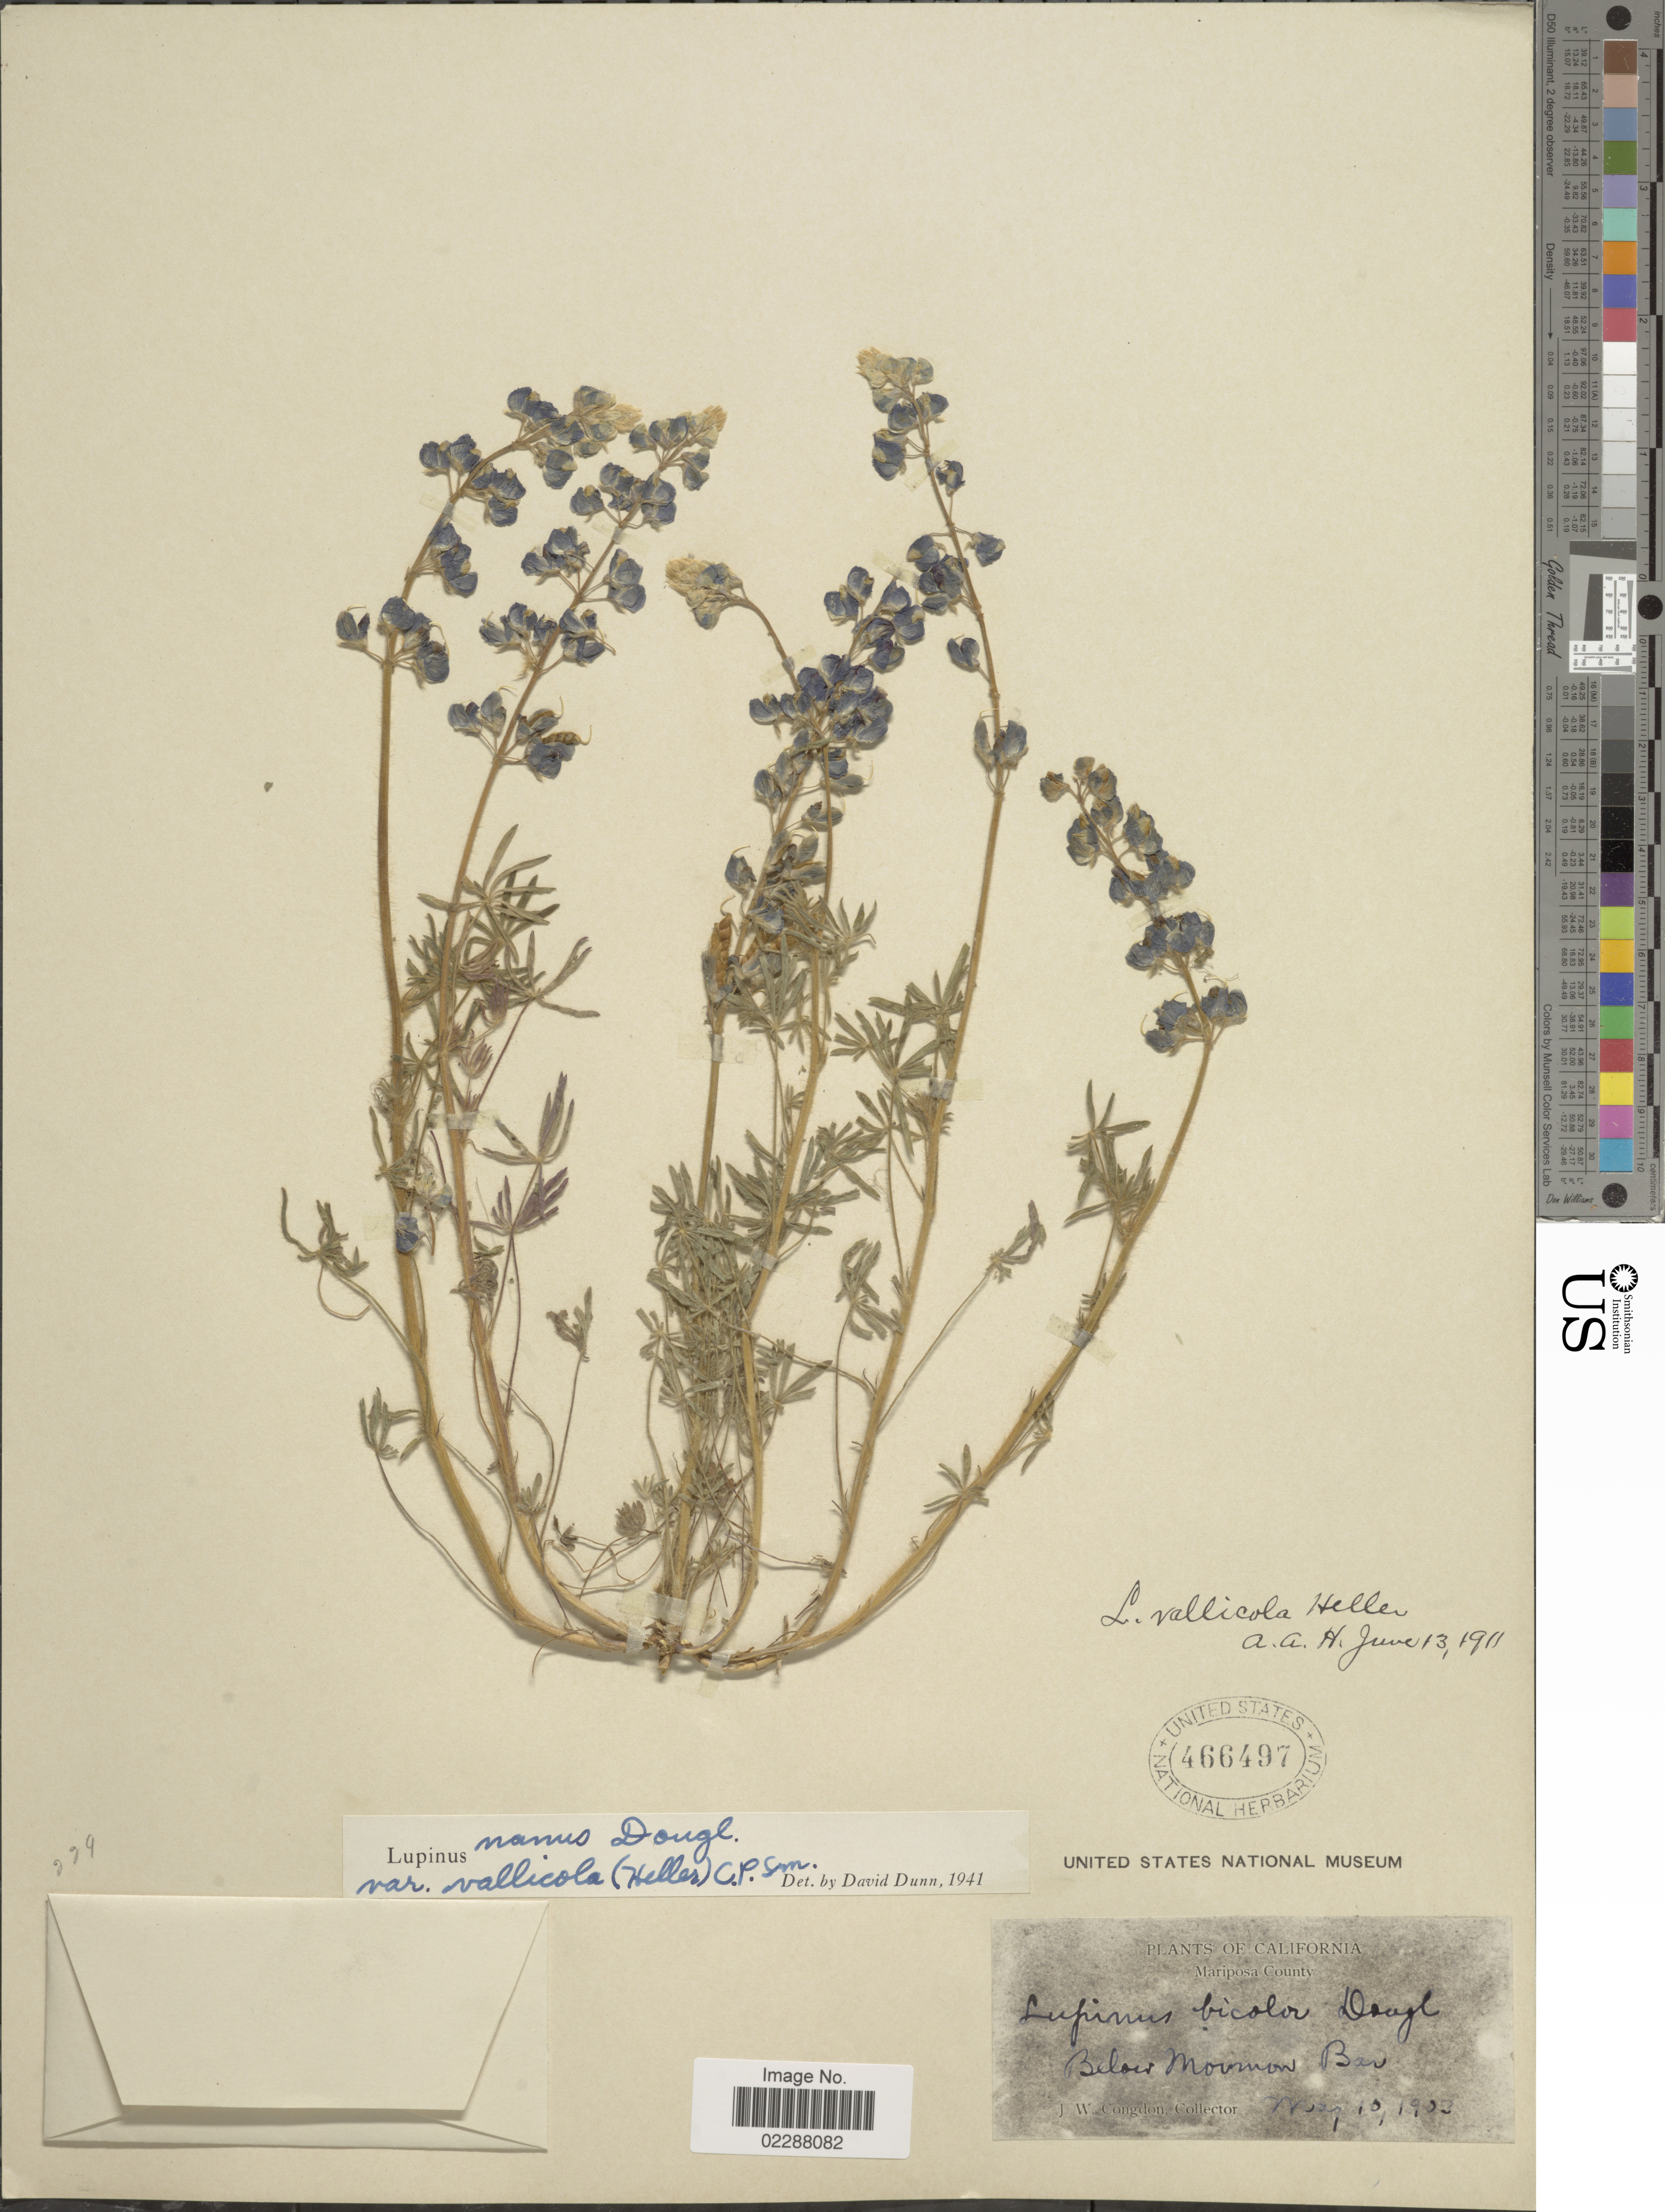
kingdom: Plantae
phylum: Tracheophyta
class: Magnoliopsida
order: Fabales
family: Fabaceae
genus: Lupinus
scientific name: Lupinus vallicola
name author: A. Heller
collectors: J. W. Congdon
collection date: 1932-05-10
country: United States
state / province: California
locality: Below Moumon Bar.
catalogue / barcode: US 466497